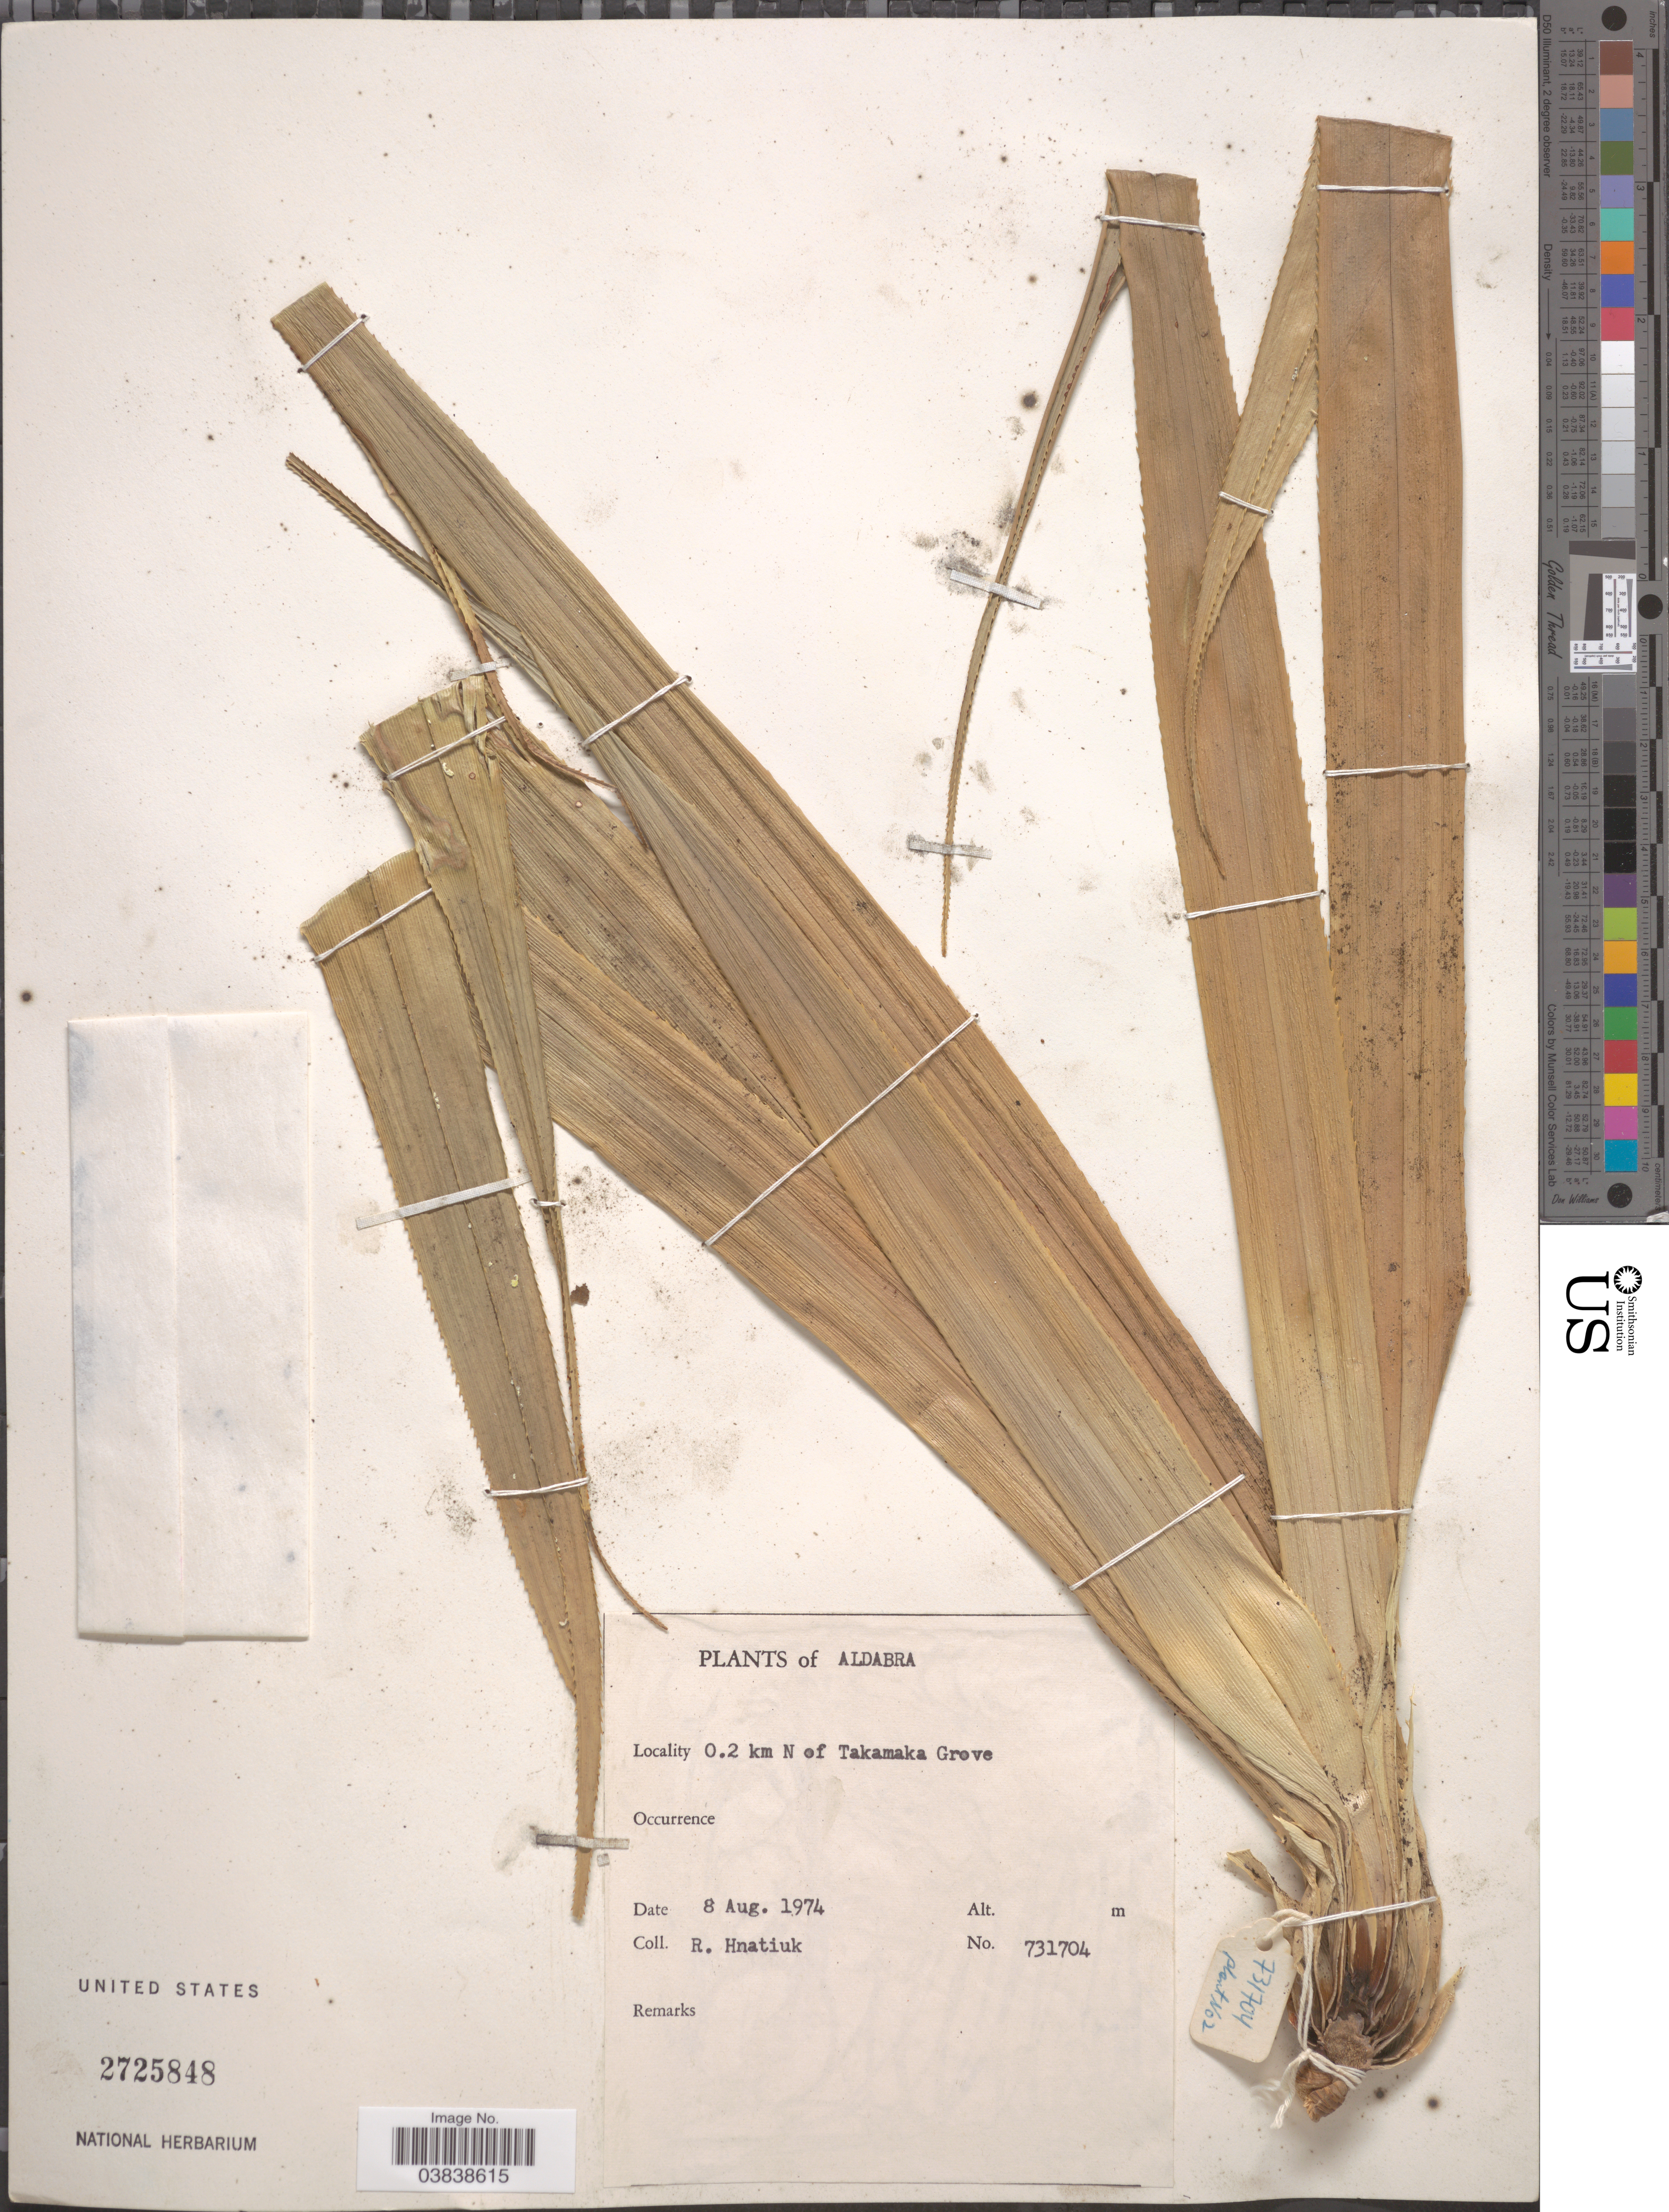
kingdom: Plantae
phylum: Tracheophyta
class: Liliopsida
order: Pandanales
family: Pandanaceae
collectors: R. Hnatiuk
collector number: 731704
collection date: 1974-08-08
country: Seychelles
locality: Aldabra. 0.2 km N of Takamaka Grove.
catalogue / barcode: US 2725848